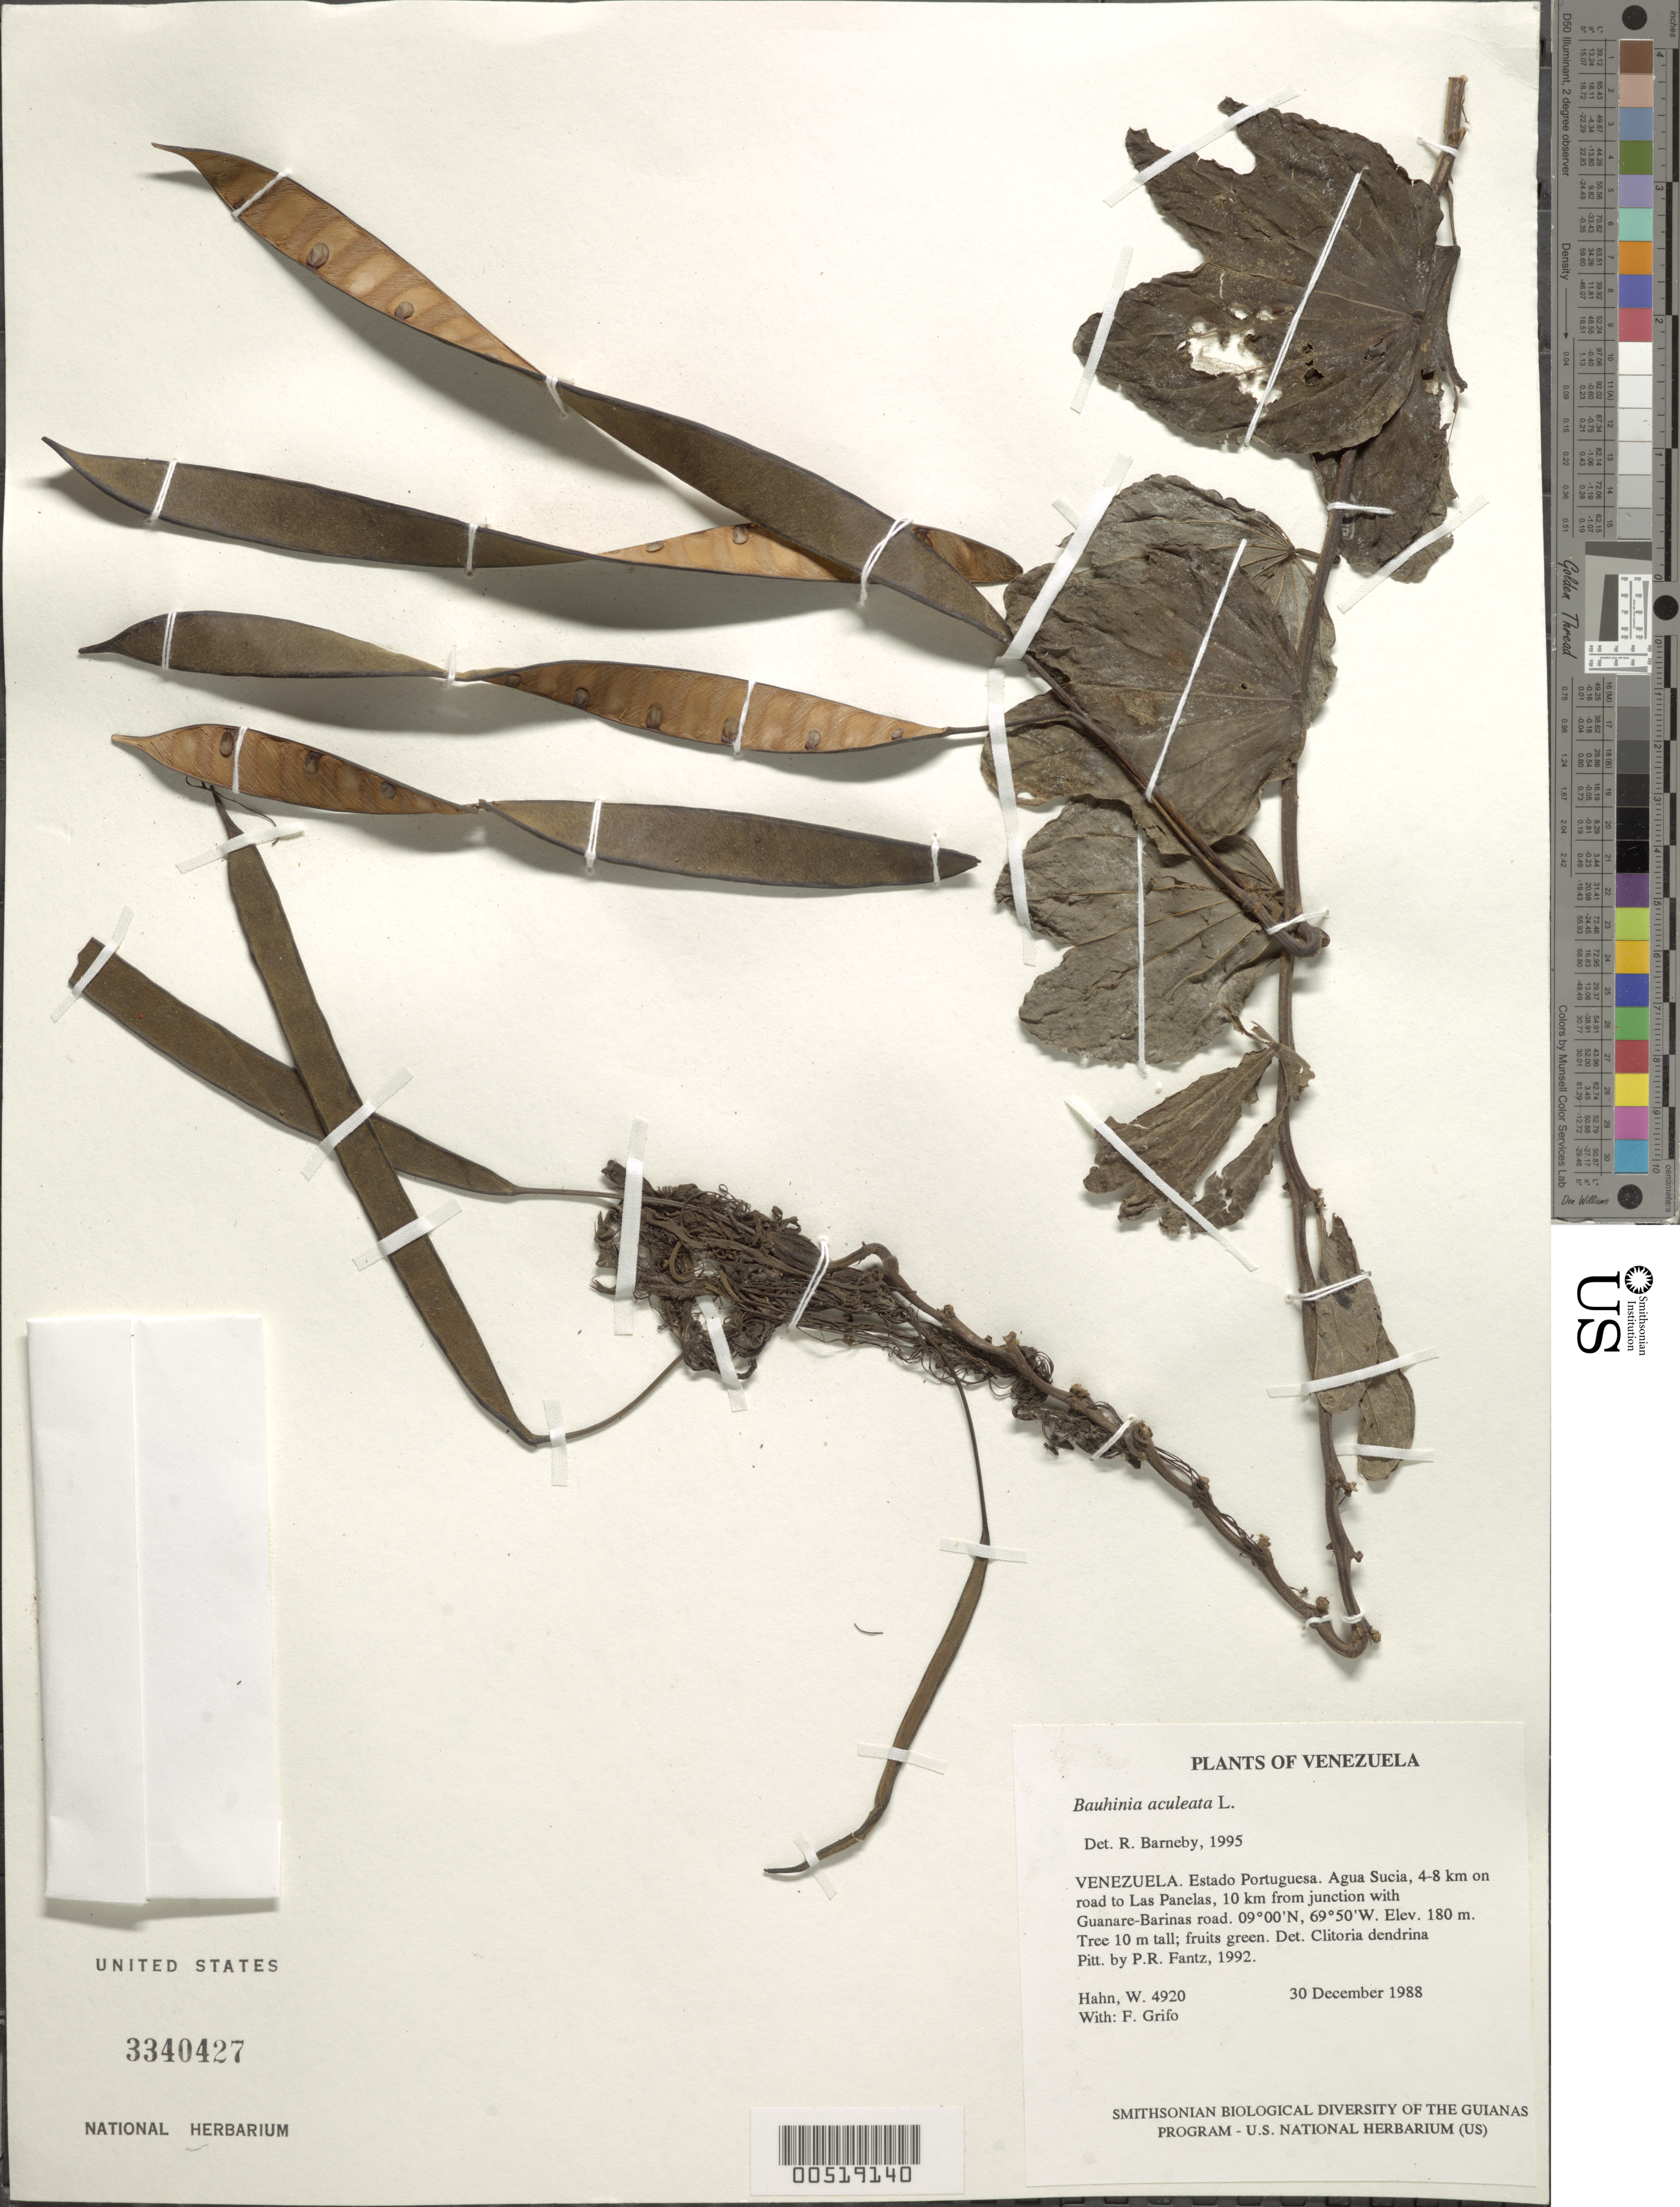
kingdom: Plantae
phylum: Tracheophyta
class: Magnoliopsida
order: Fabales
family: Fabaceae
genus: Bauhinia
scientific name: Bauhinia aculeata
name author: L.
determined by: Barneby, Rupert C., (NY)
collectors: W. Hahn & F. Grifo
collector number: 4920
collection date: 1988-12-30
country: Venezuela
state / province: Portuguesa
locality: Agua Sucia, 4-8 km on road to Las Panelas, 10 km from junction with Guanare-Barinas road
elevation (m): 180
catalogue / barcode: US 3340427